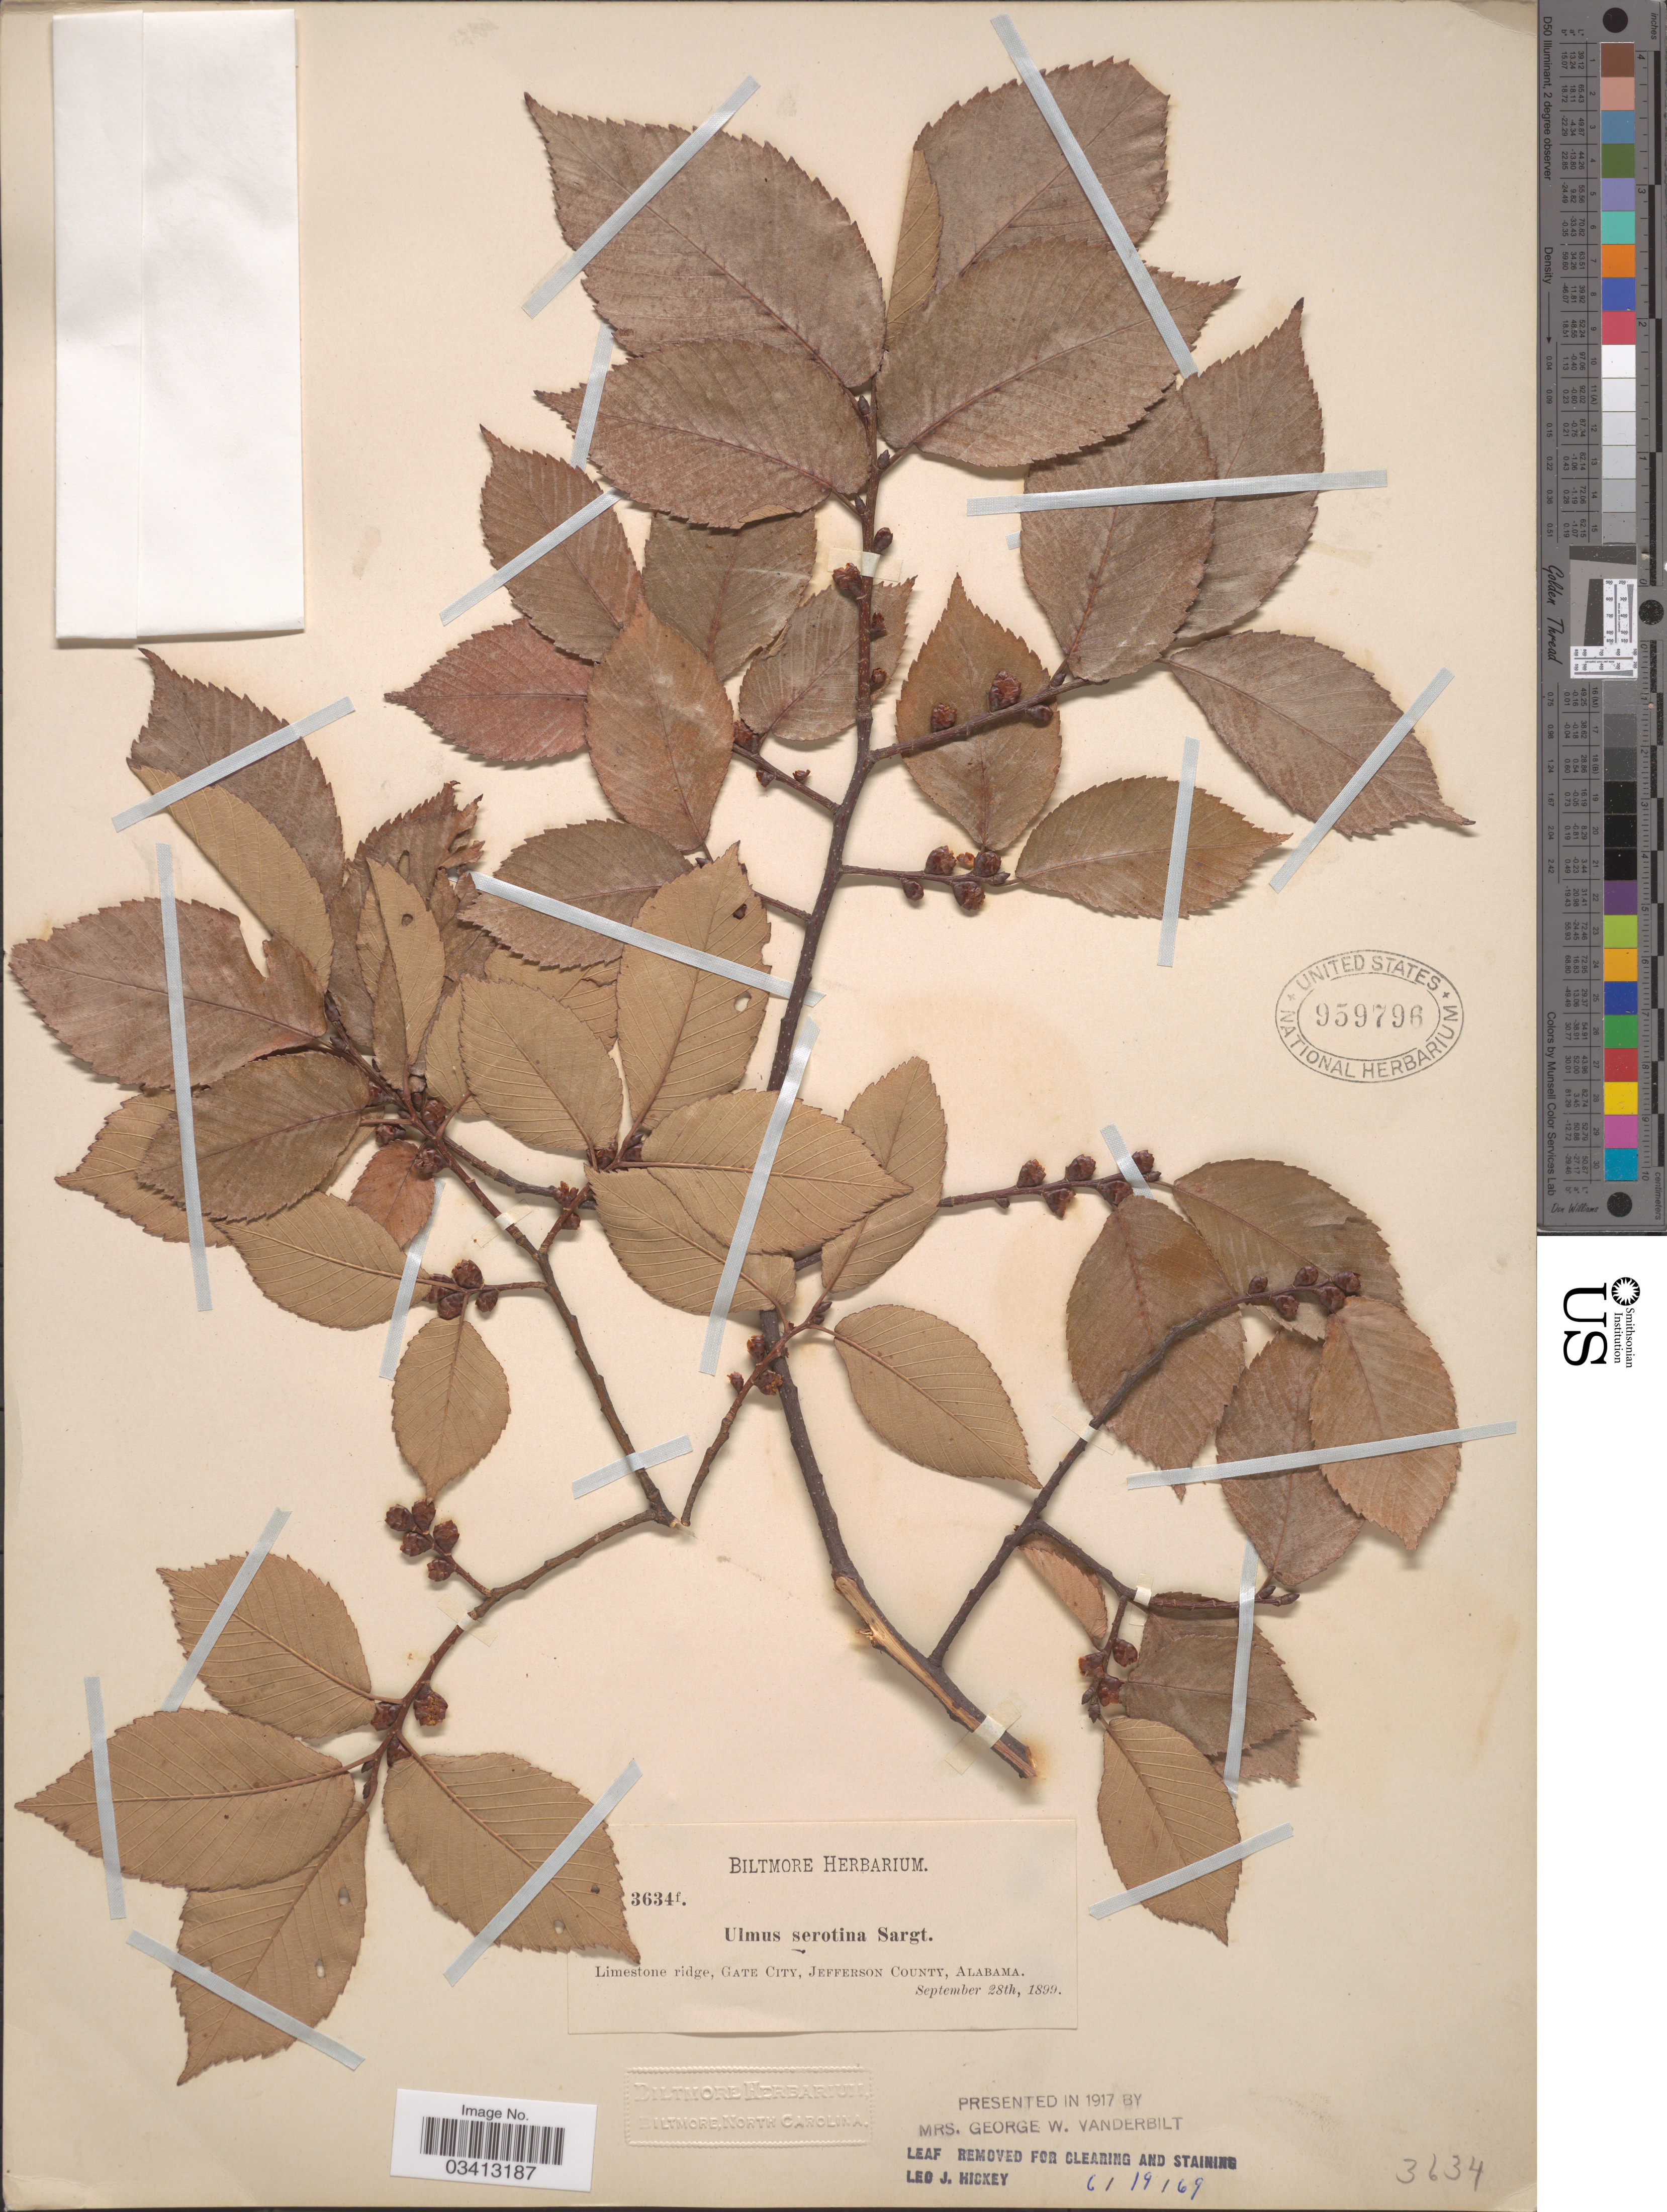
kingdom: Plantae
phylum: Tracheophyta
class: Magnoliopsida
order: Rosales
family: Ulmaceae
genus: Ulmus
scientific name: Ulmus serotina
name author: Sarg.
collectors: ex herb. Biltmore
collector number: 3634f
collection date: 1899-09-28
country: United States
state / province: Alabama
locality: Gate City, Jefferson County.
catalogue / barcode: US 959796